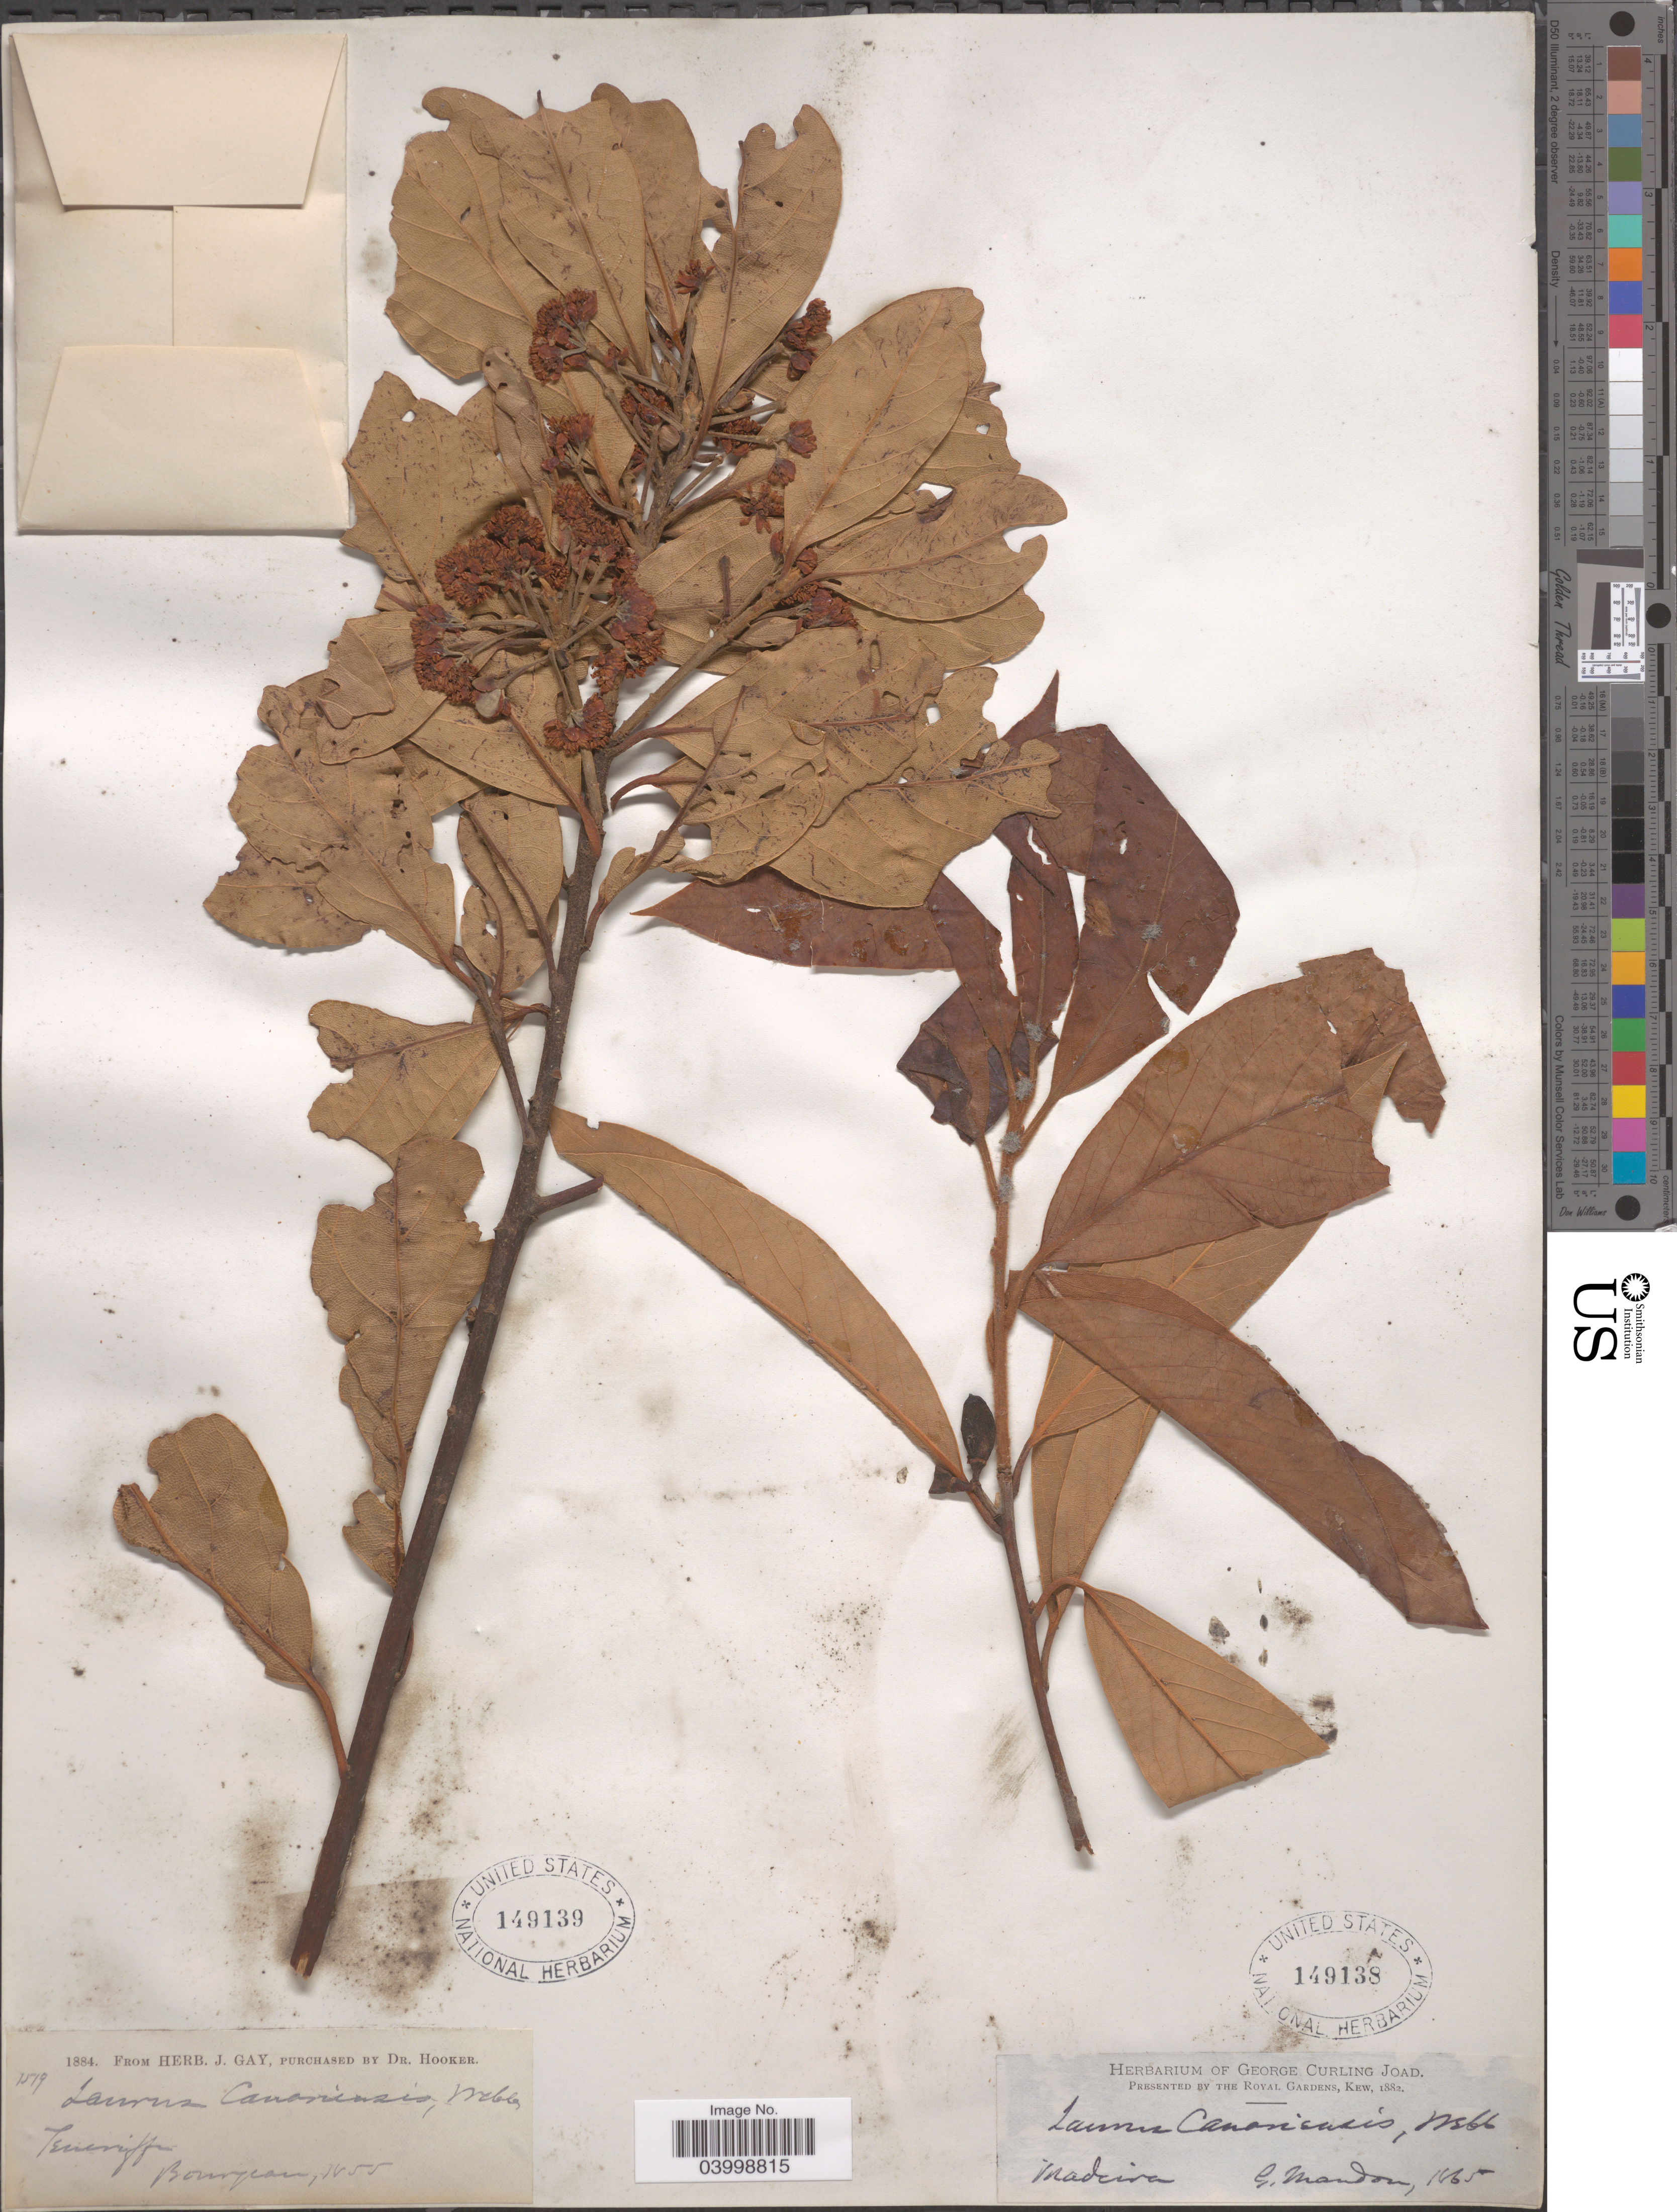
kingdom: Plantae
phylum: Tracheophyta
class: Magnoliopsida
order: Laurales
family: Lauraceae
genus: Laurus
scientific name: Laurus canariensis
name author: Willd.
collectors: -. Bourgeau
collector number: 1519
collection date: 1855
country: Spain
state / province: Canarias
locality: Teneriffe.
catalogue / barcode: US 149139